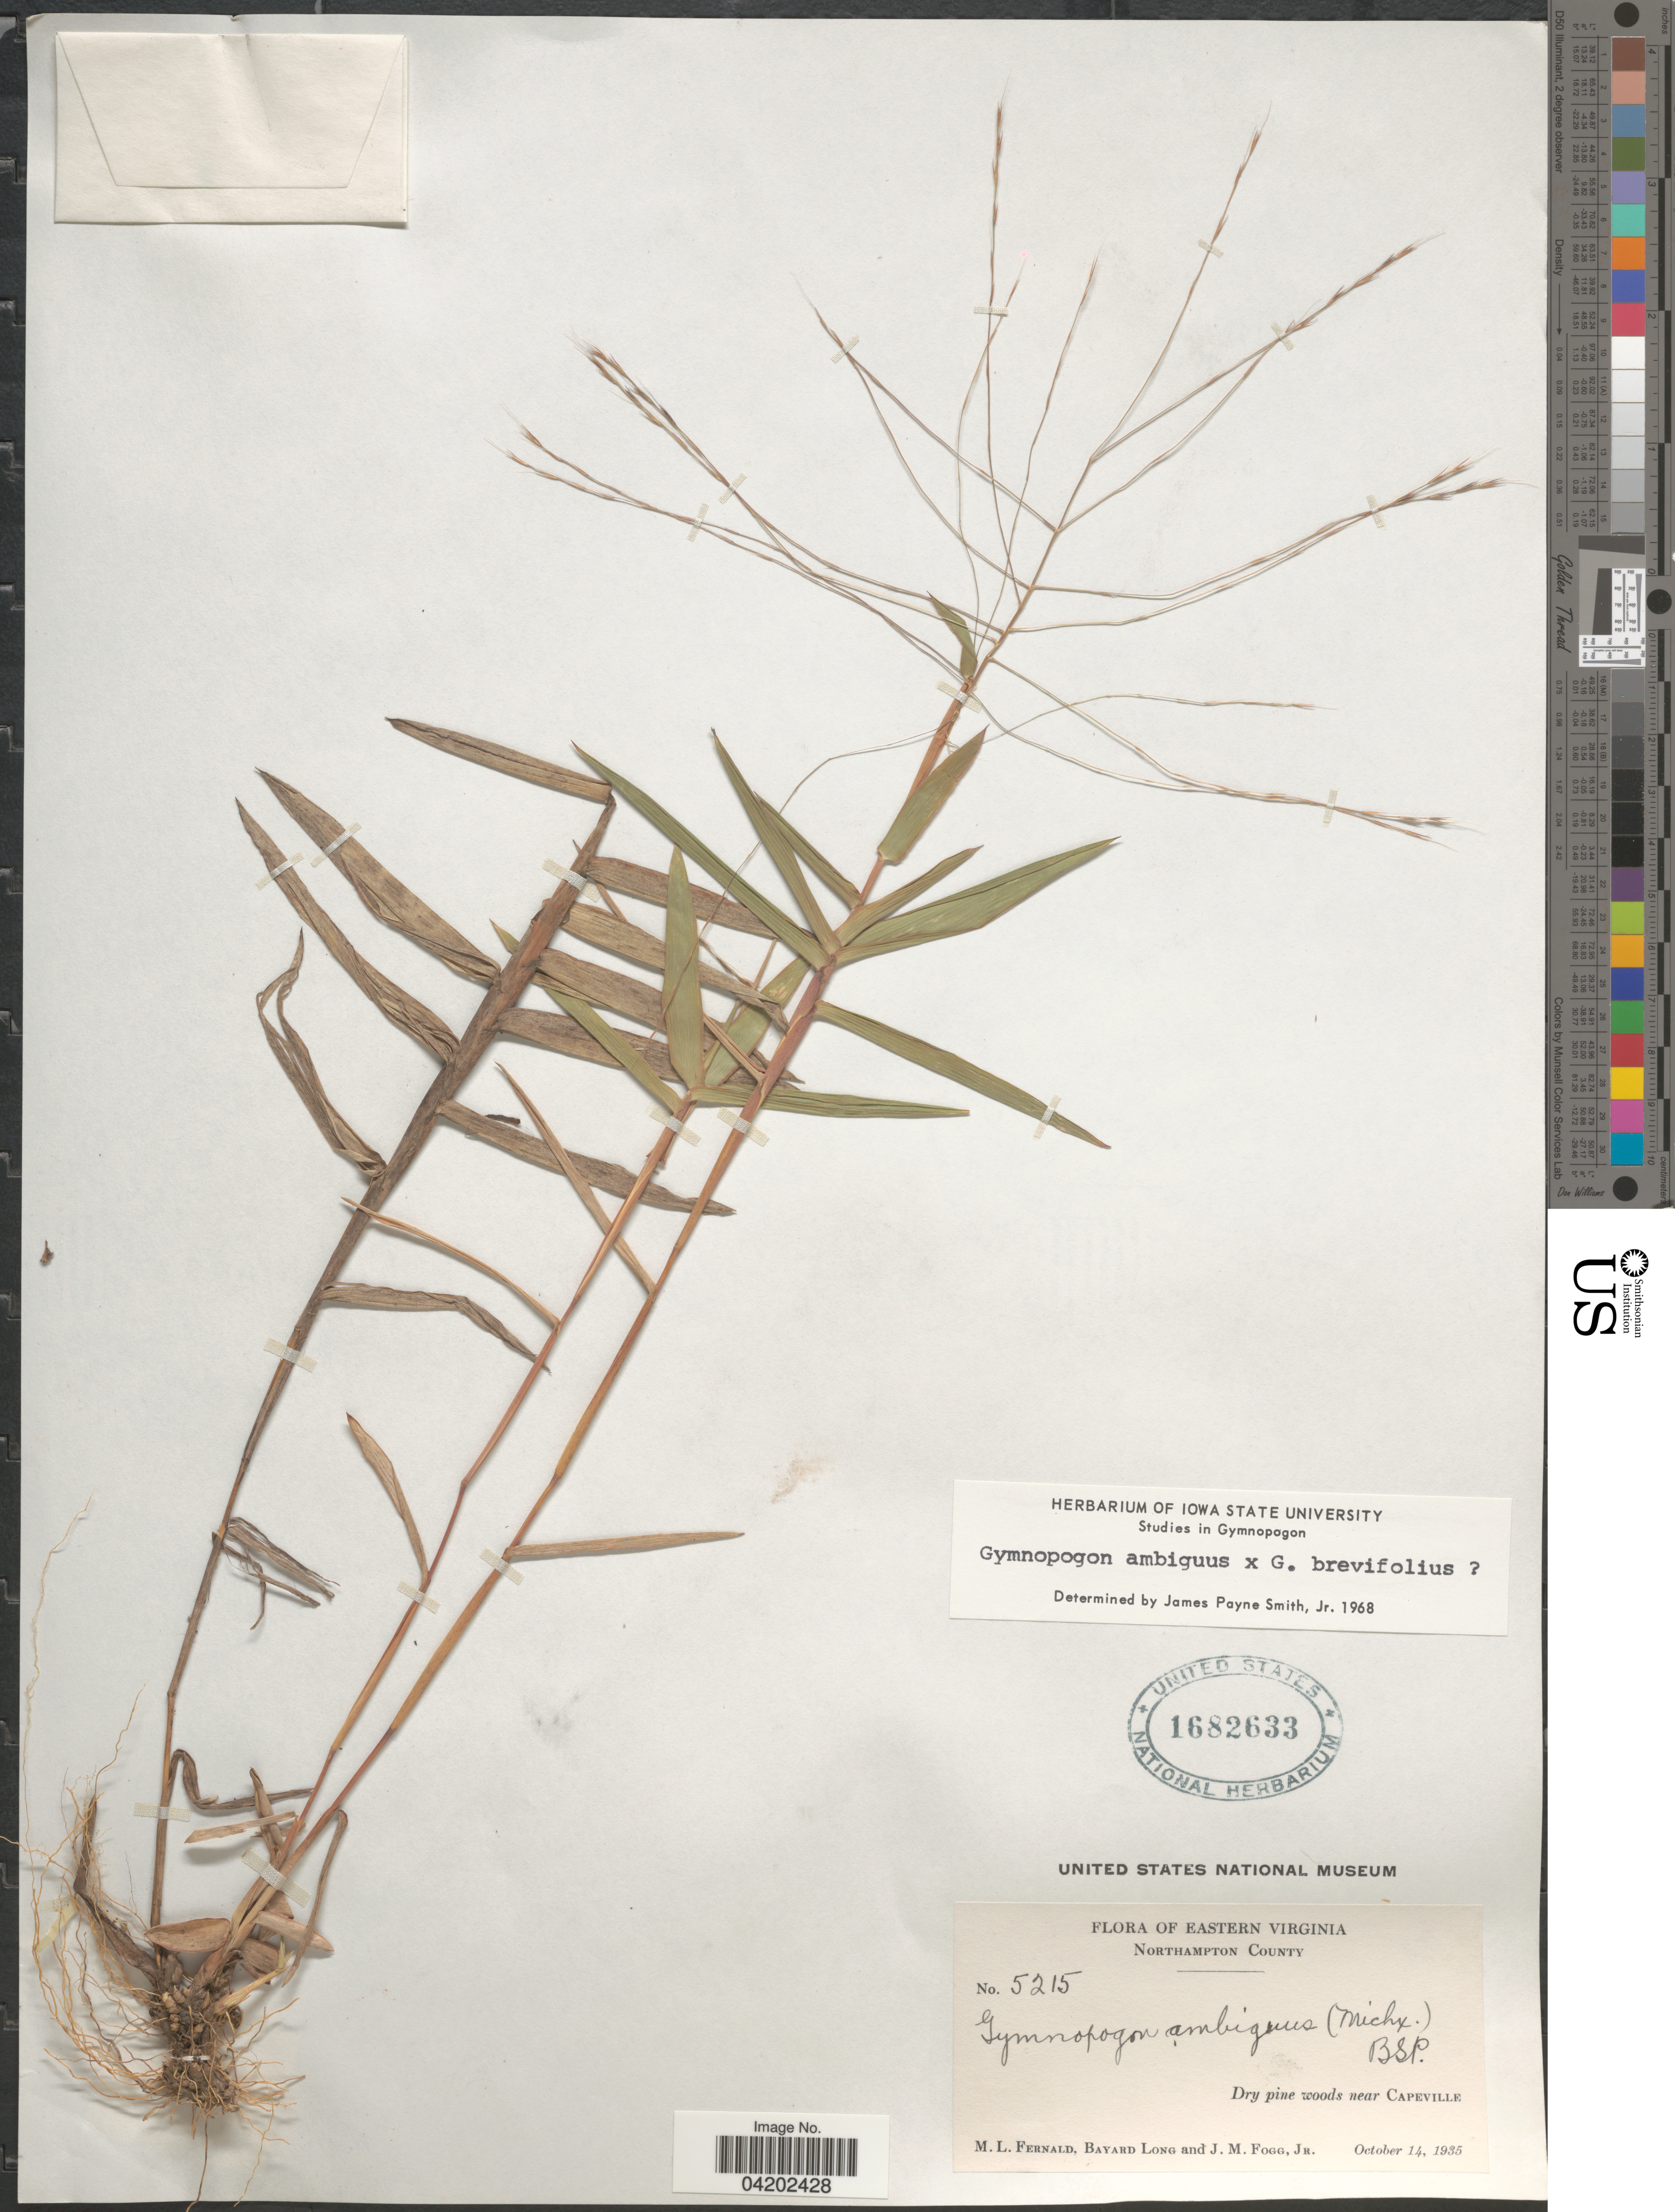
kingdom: Plantae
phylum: Tracheophyta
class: Liliopsida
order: Poales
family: Poaceae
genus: Gymnopogon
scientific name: Gymnopogon ambiguus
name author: (Michx.) Britton, Stearns & Poggenb.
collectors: M. L. Fernald, B. Long & J. Fogg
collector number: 5215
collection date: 1935-10-14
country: United States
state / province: Virginia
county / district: Northampton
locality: Eastern Virginia. Dry pine woods near Capeville.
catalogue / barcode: US 1682633